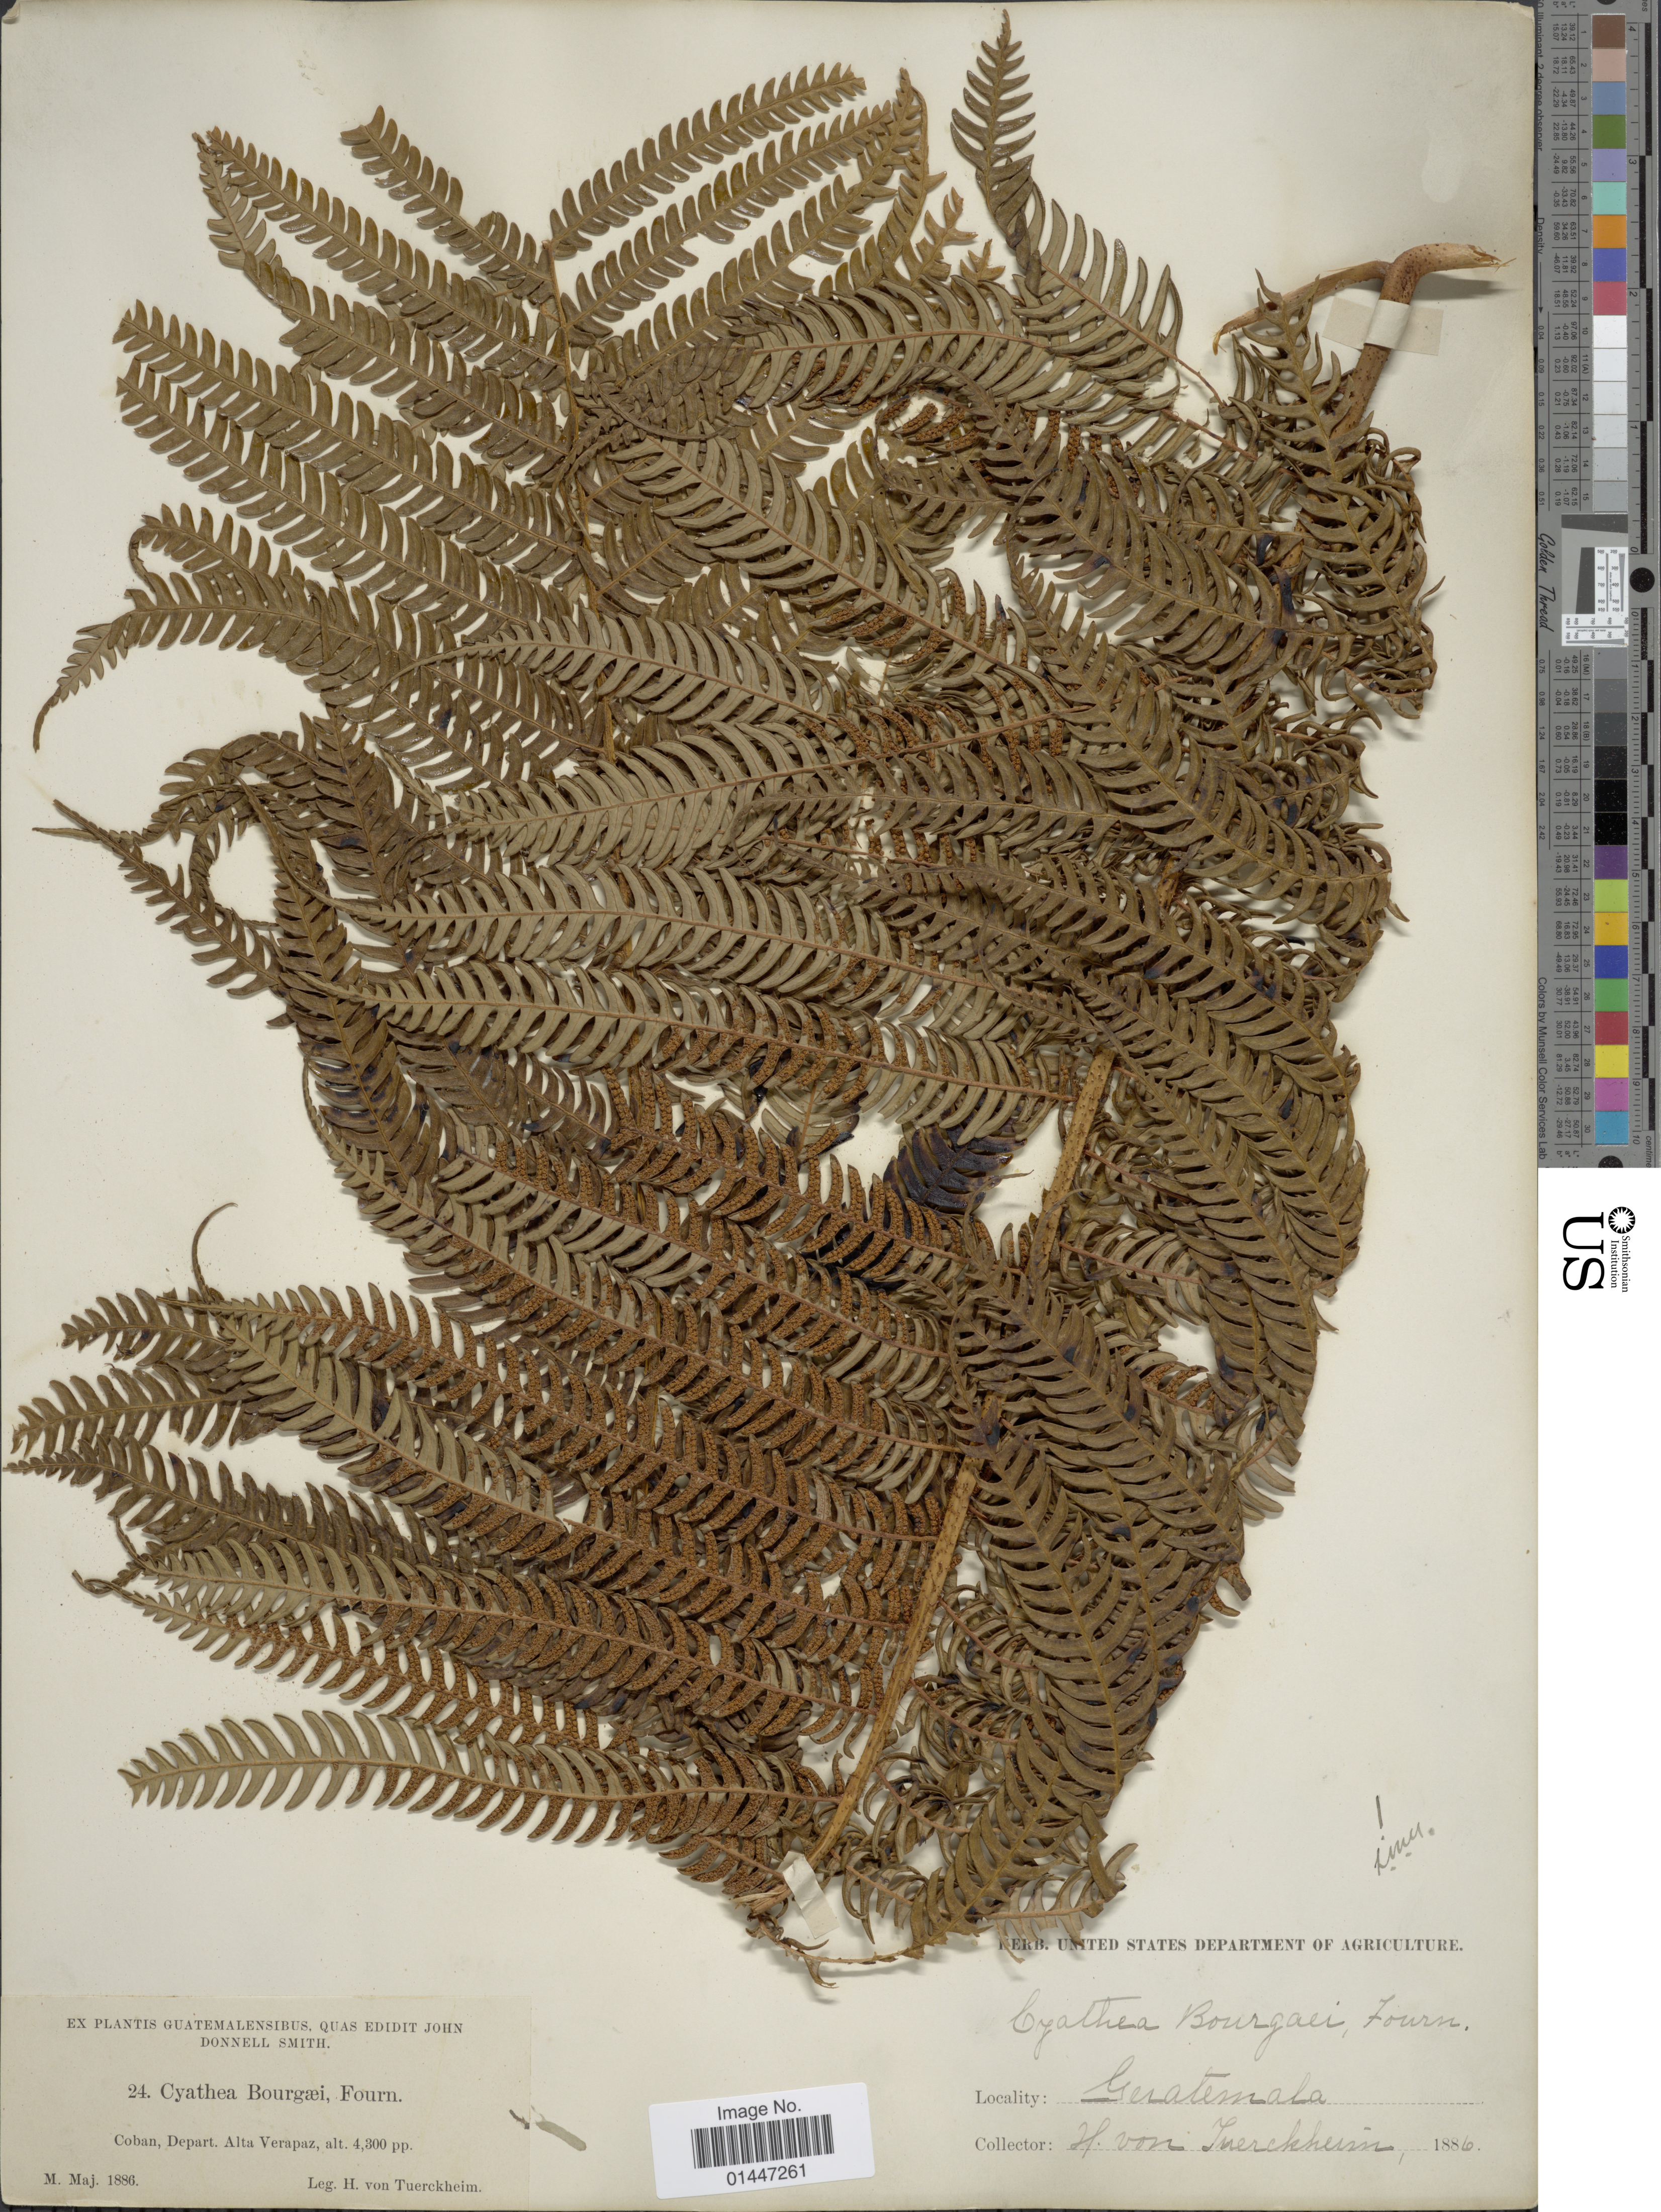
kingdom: Plantae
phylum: Tracheophyta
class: Polypodiopsida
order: Cyatheales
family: Cyatheaceae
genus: Sphaeropteris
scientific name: Sphaeropteris horrida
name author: (Liebm.) R.M. Tryon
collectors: H. von Türckheim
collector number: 24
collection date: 1886-05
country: Guatemala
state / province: Alta Verapaz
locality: Coban, Depart. Alta Verapaz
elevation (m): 1311